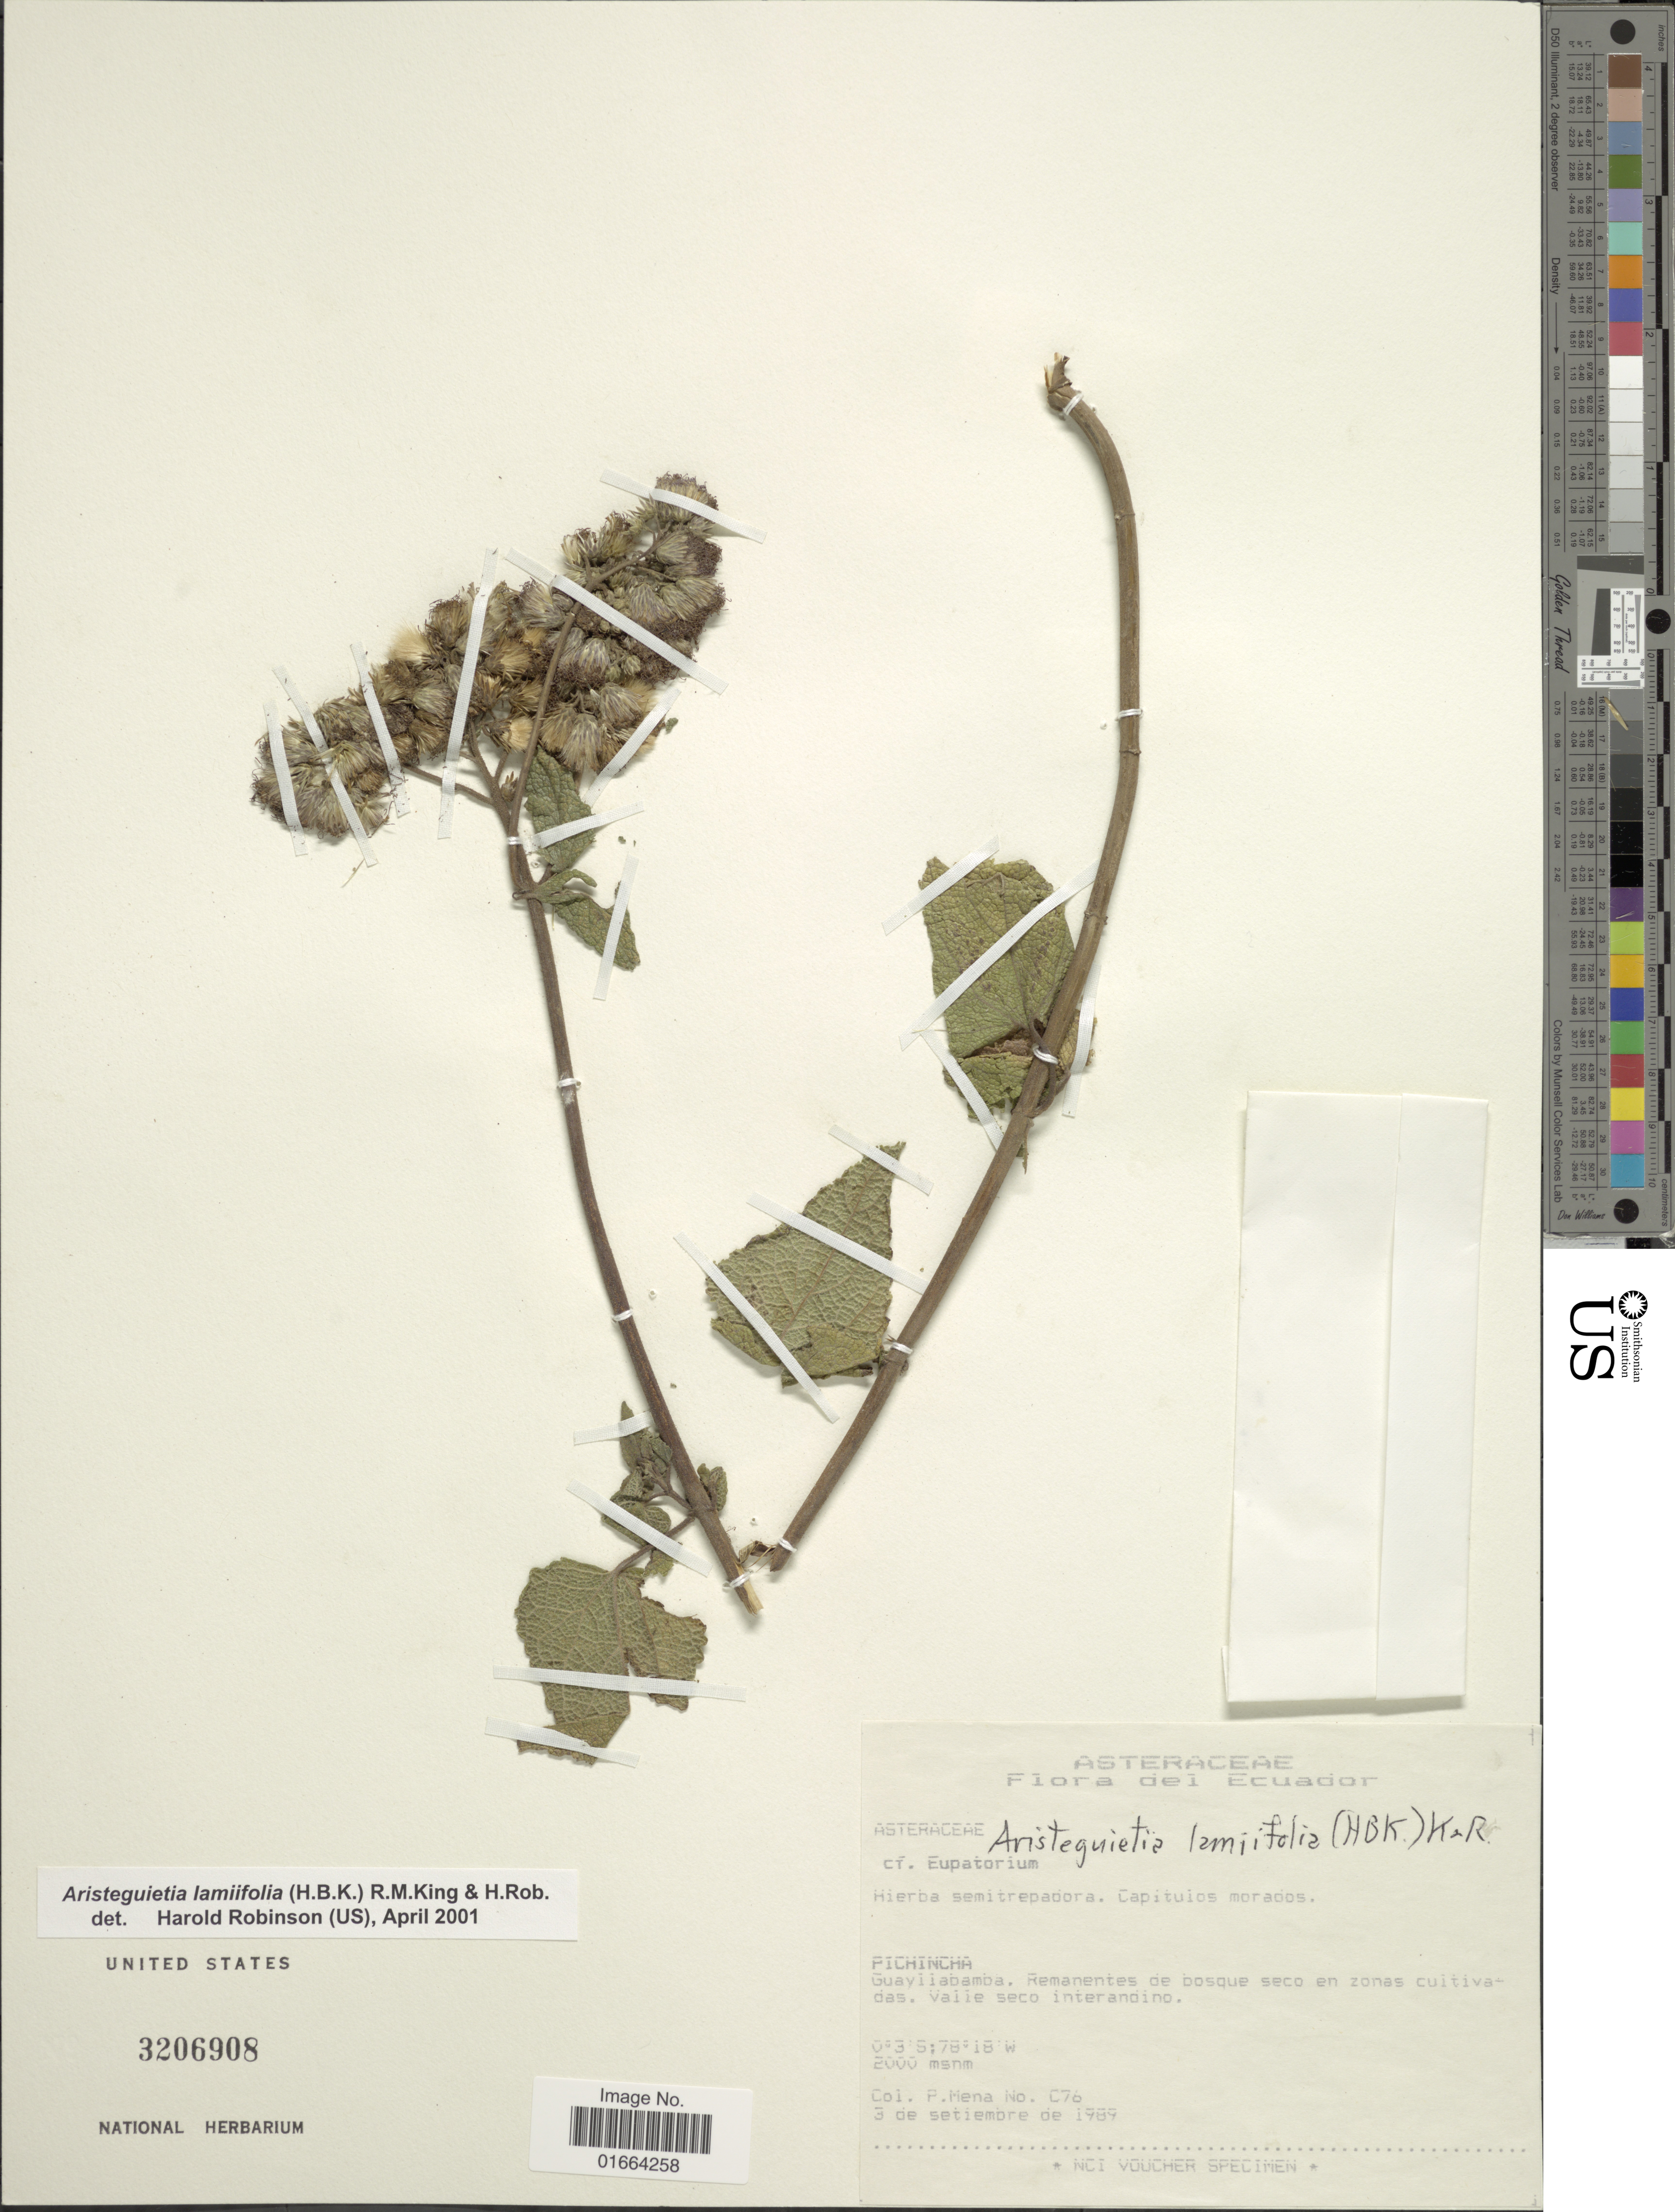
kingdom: Plantae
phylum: Tracheophyta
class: Magnoliopsida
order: Asterales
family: Asteraceae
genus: Aristeguietia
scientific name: Aristeguietia lamiifolia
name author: (Kunth) R.M. King & H. Rob.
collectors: P. Mena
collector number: C76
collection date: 1989-09-03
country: Ecuador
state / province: Pichincha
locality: Guayllabamba. Remanentes de bosque seco en zonas cultivadas. Valle seco interandino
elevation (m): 2000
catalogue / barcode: US 3206908